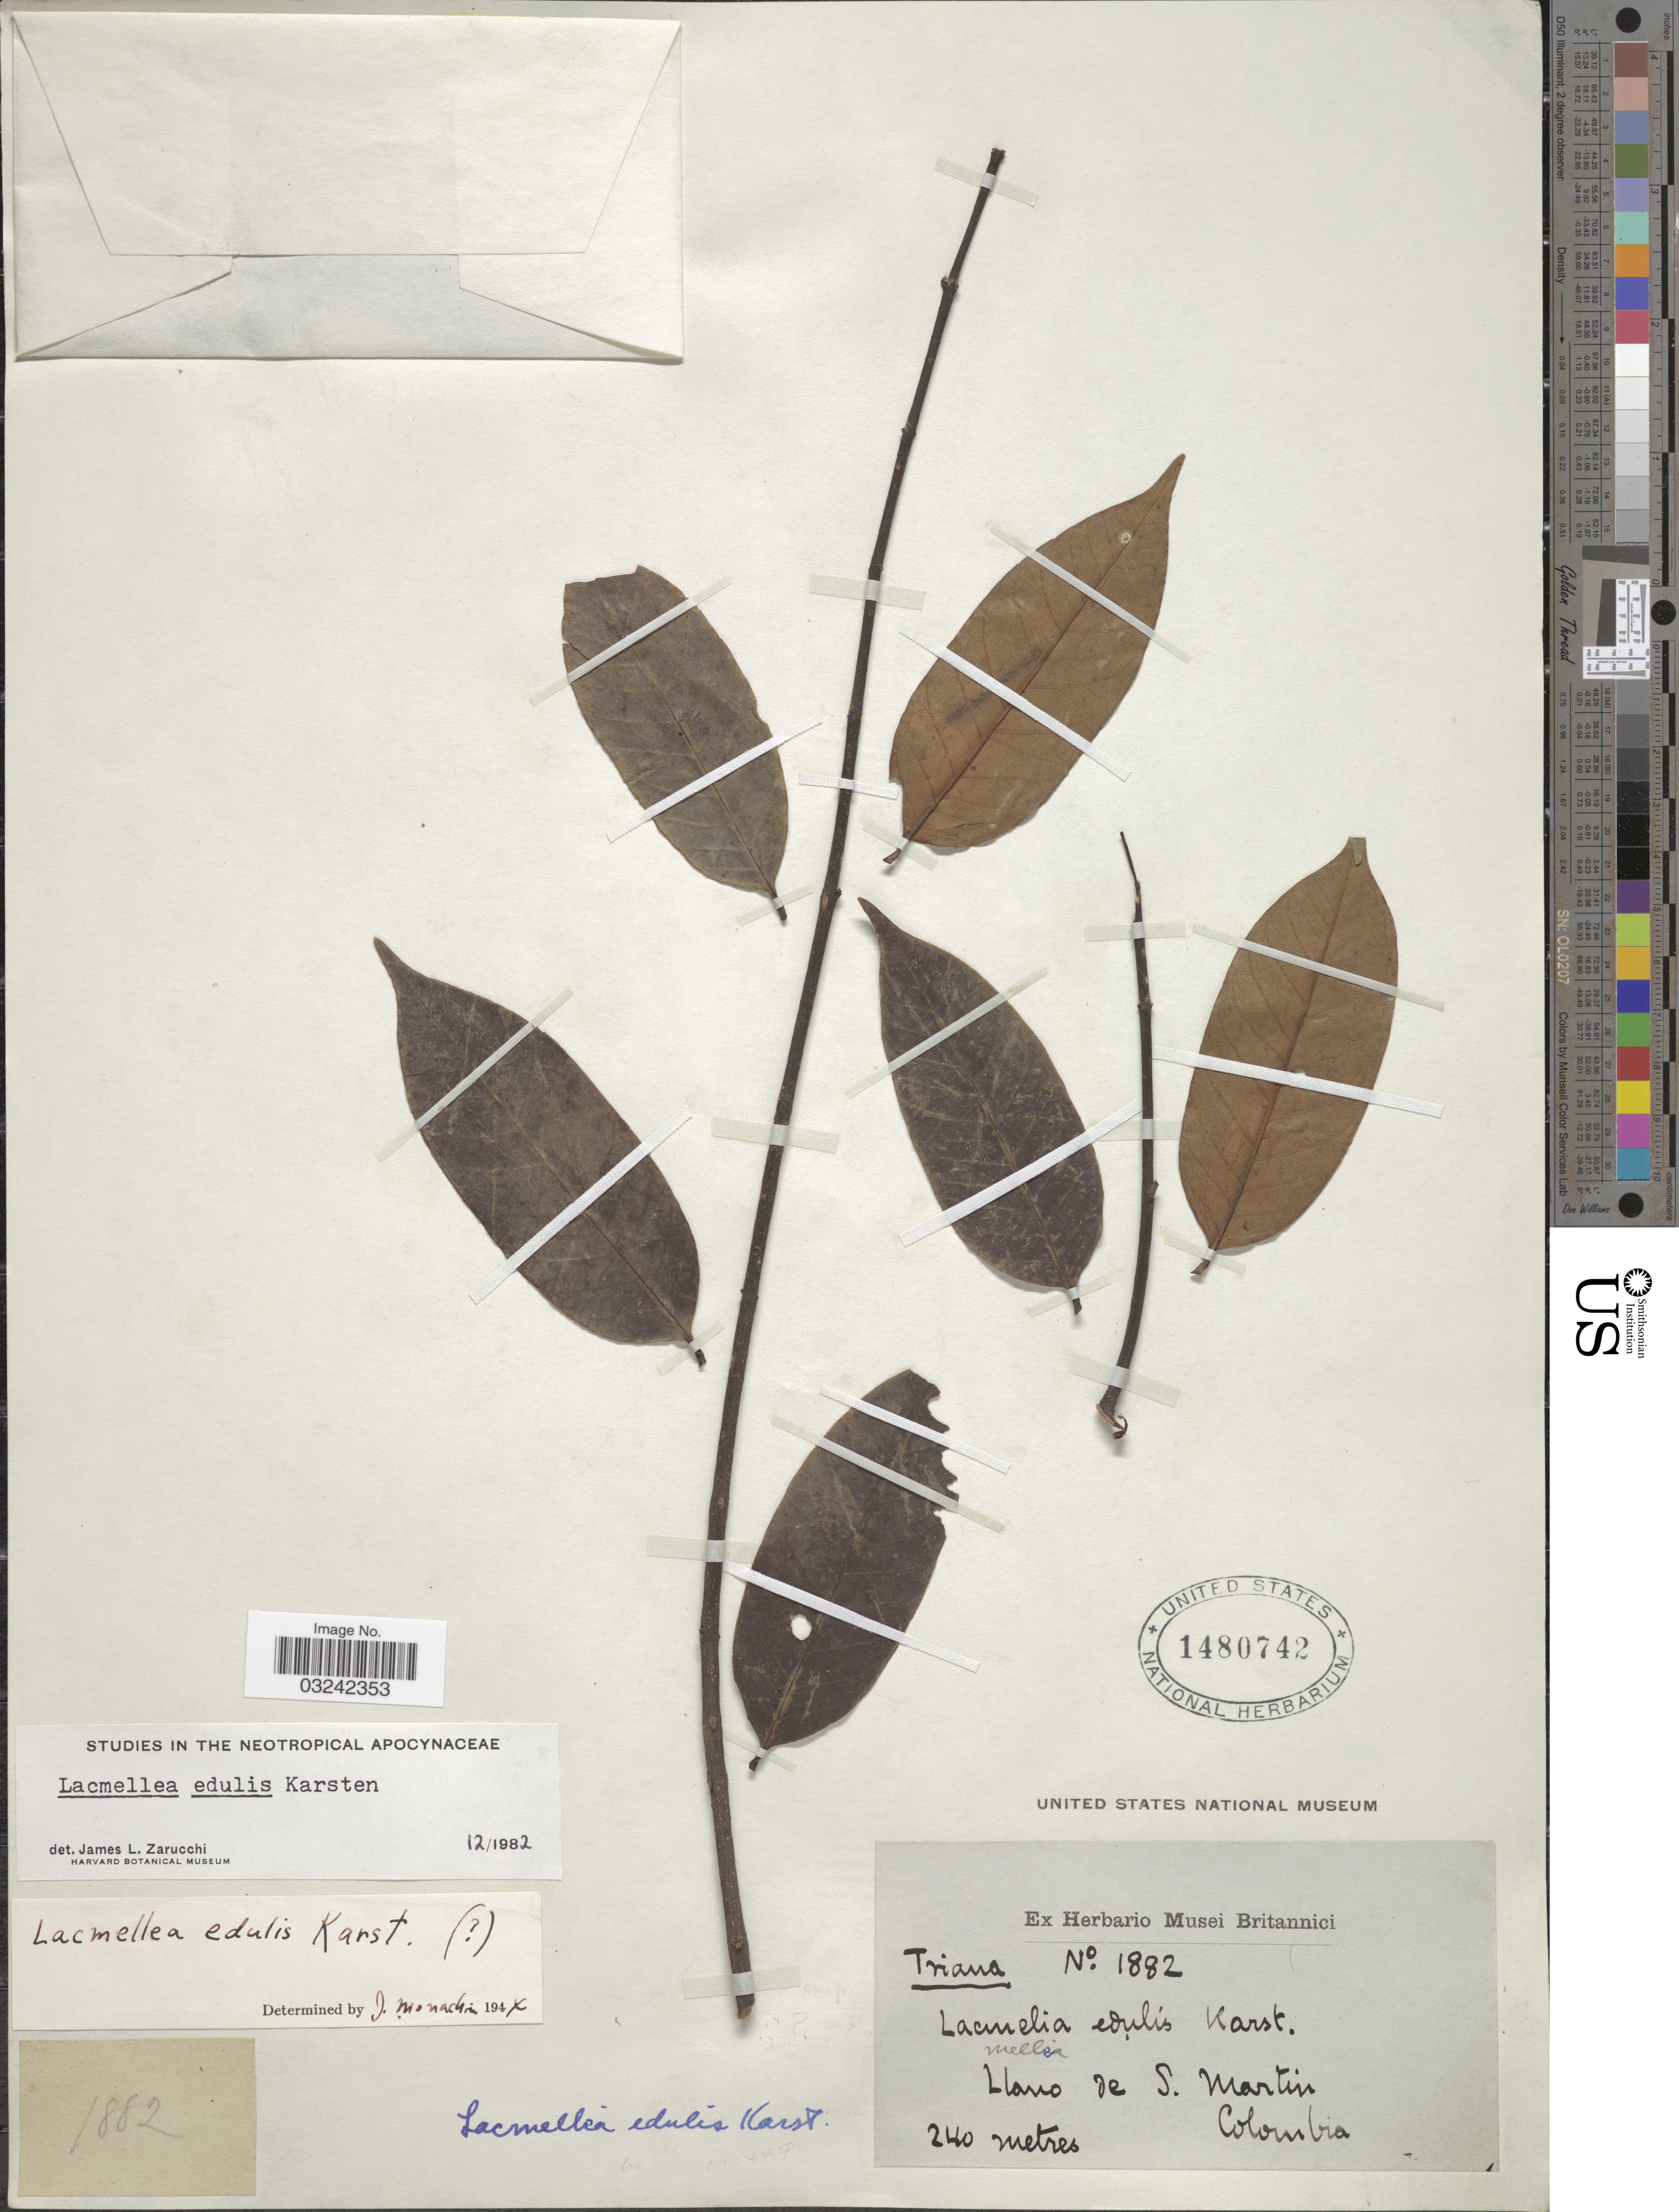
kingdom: Plantae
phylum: Tracheophyta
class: Magnoliopsida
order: Gentianales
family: Apocynaceae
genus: Lacmellea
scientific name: Lacmellea edulis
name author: H. Karst.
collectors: Triana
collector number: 1882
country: Colombia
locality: Llano de S. Martin.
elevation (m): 240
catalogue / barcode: US 1480742